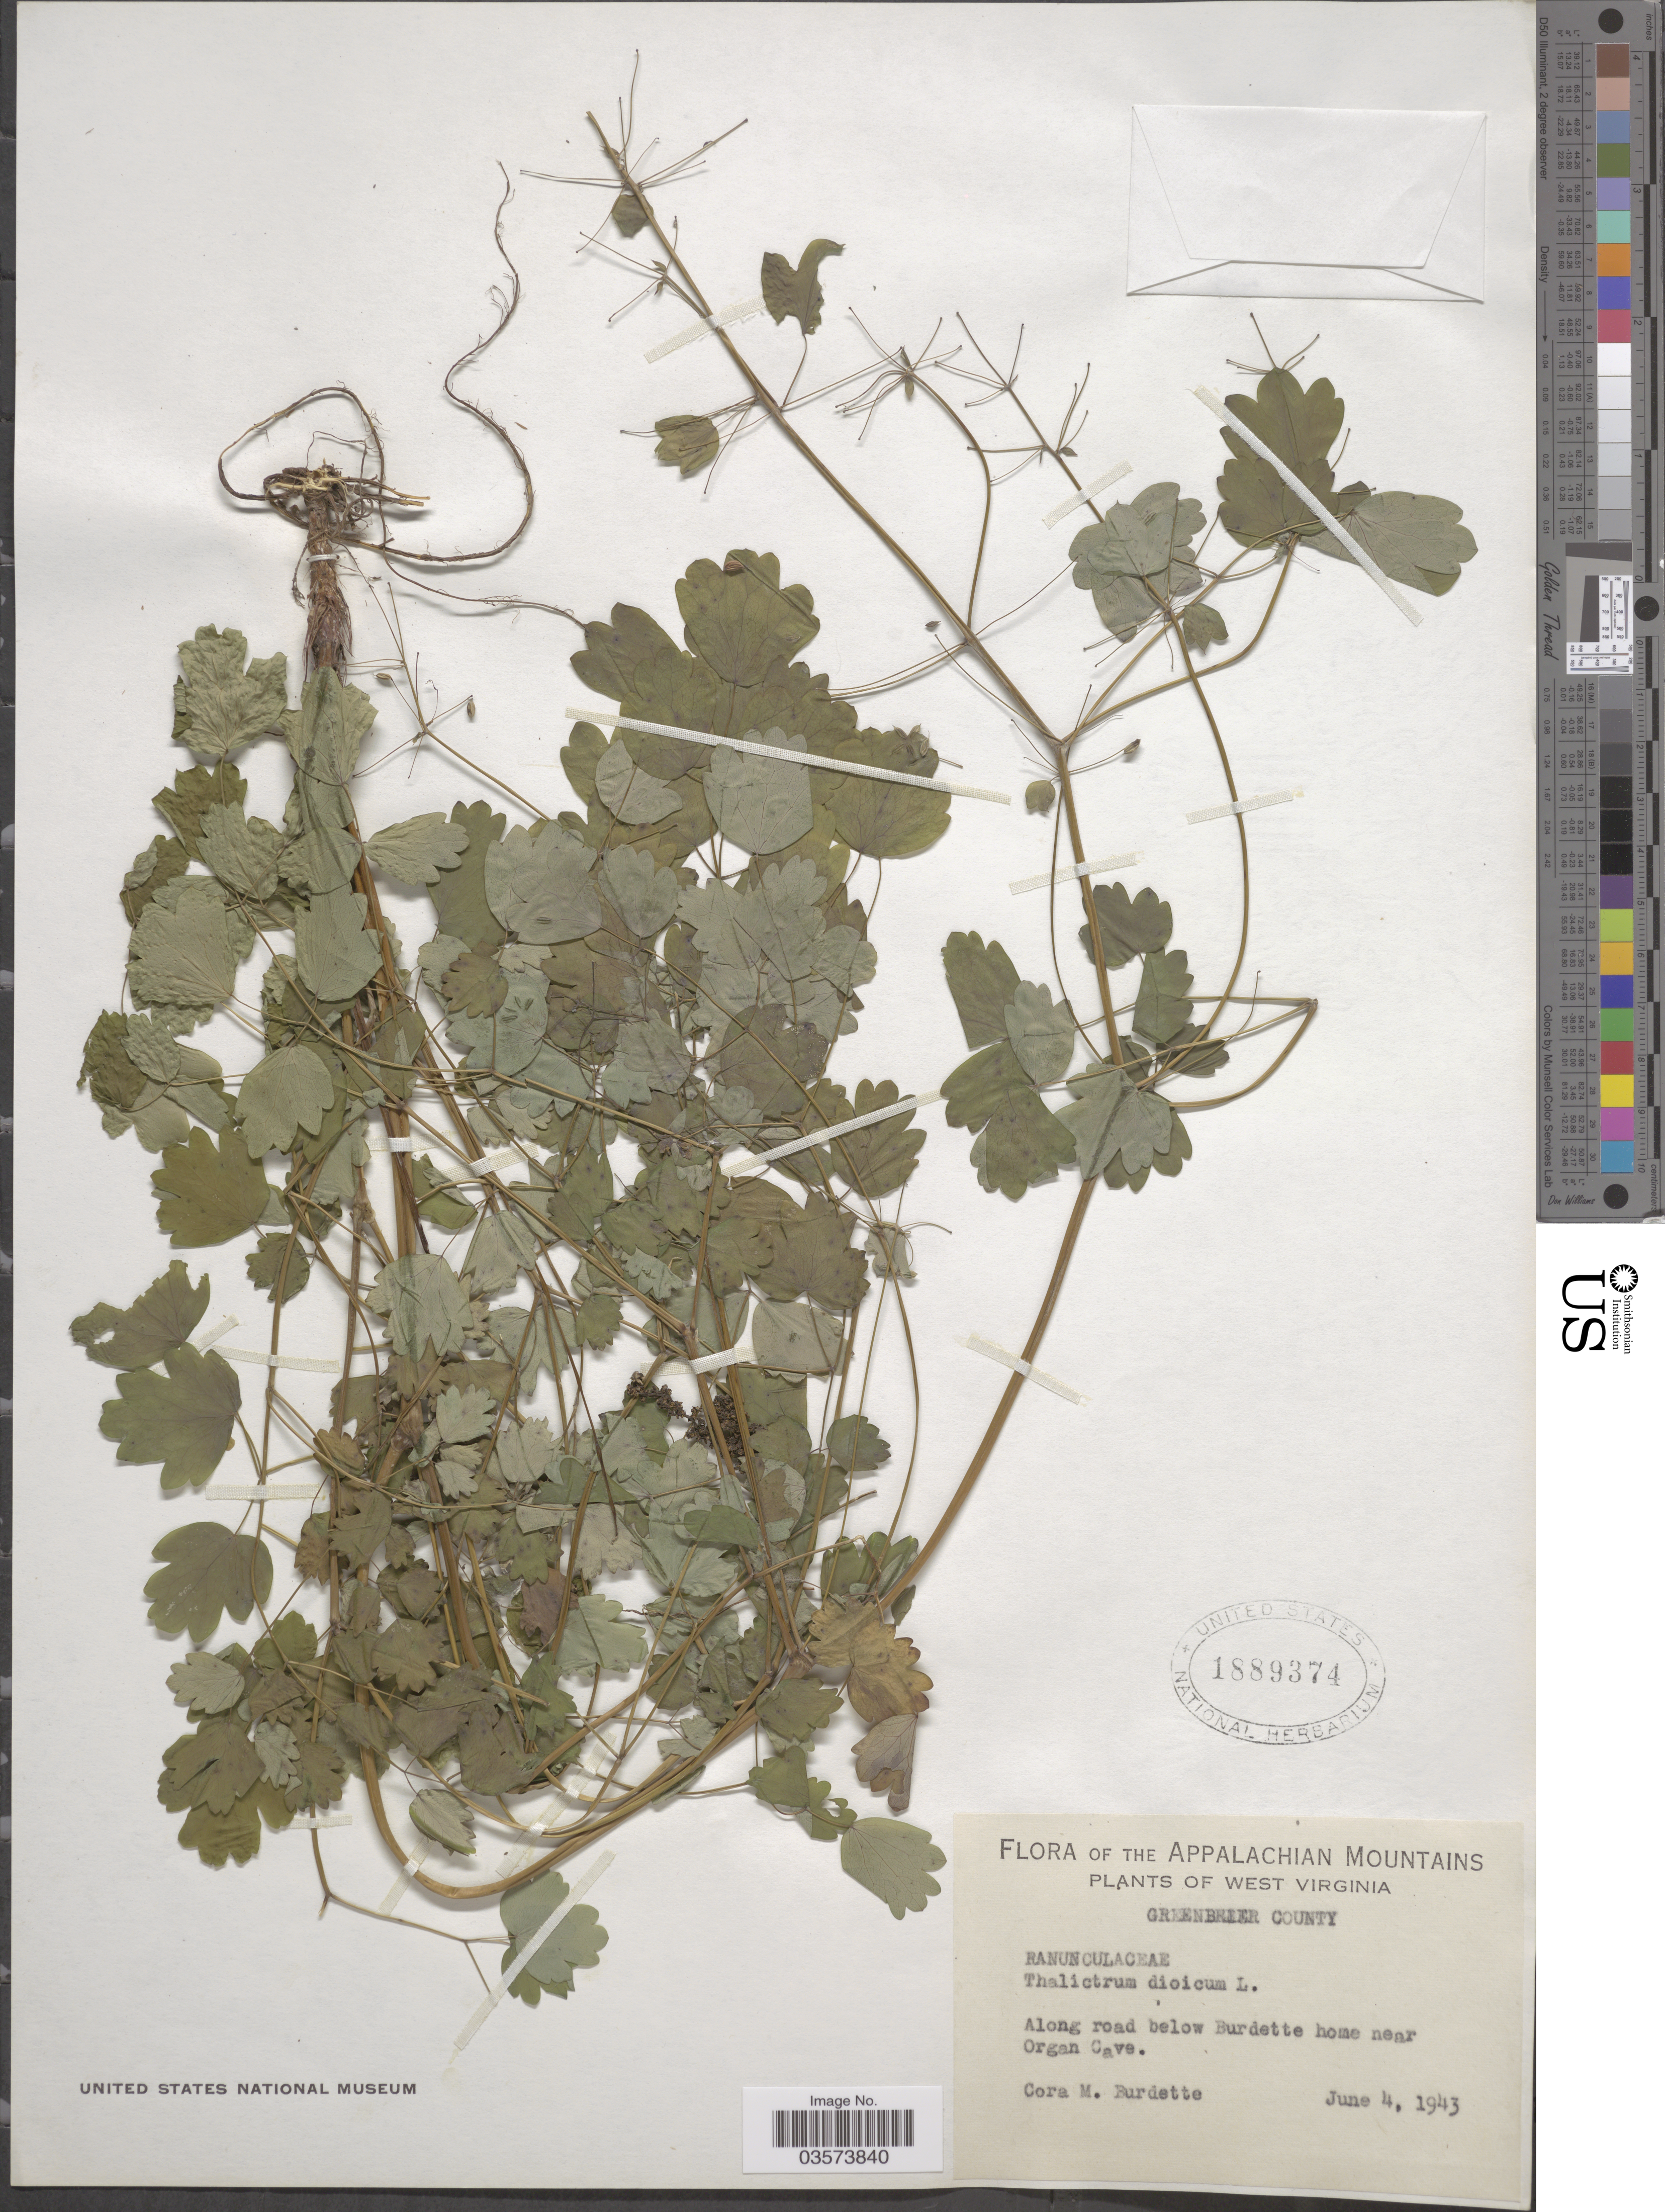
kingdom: Plantae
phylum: Tracheophyta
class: Magnoliopsida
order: Ranunculales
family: Ranunculaceae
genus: Thalictrum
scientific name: Thalictrum dioicum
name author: L.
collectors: C. Burdette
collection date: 1943-06-04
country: United States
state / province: West Virginia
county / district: Greenbrier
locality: Greenbrier County. Along road below Burdette home near Organ Cave.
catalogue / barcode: US 1889374